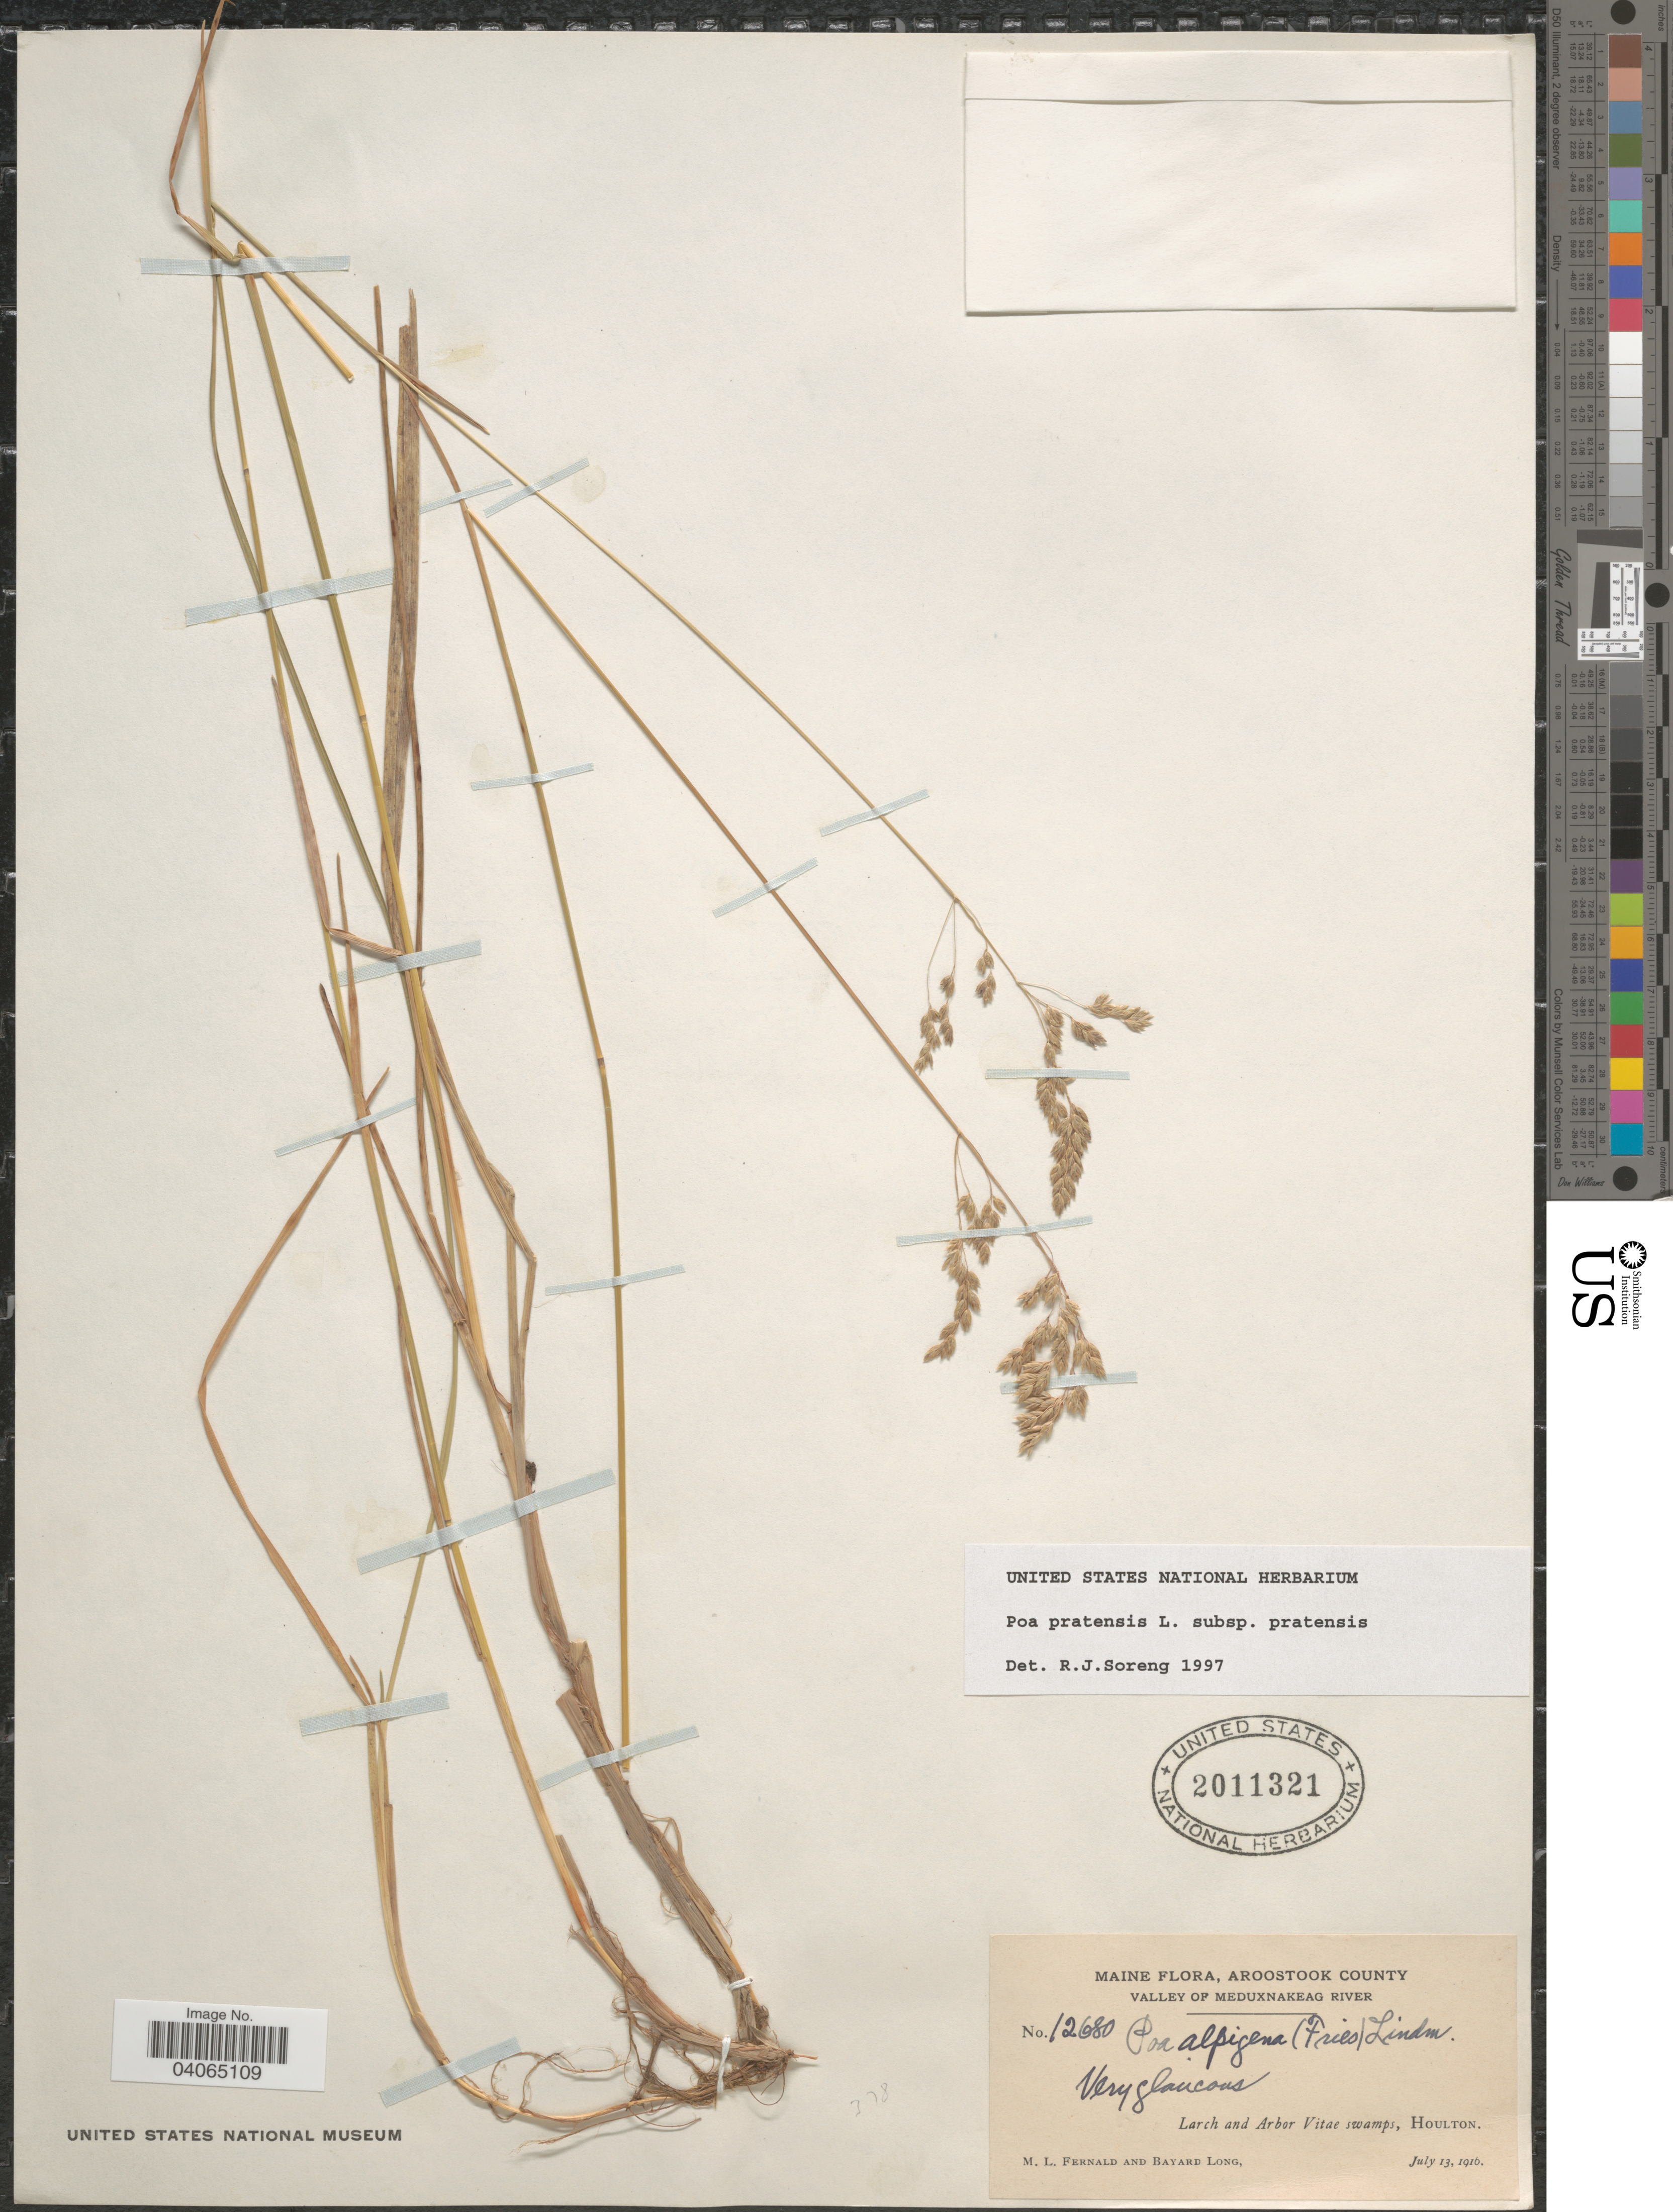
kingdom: Plantae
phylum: Tracheophyta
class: Liliopsida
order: Poales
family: Poaceae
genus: Poa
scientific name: Poa pratensis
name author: L.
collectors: M. L. Fernald & B. Long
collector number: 12680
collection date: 1916-07-13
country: United States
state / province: Maine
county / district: Aroostook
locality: Valley of Meduxnakeag River. Larch and Arbor Vitae swamps, Houlton.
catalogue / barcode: US 2011321